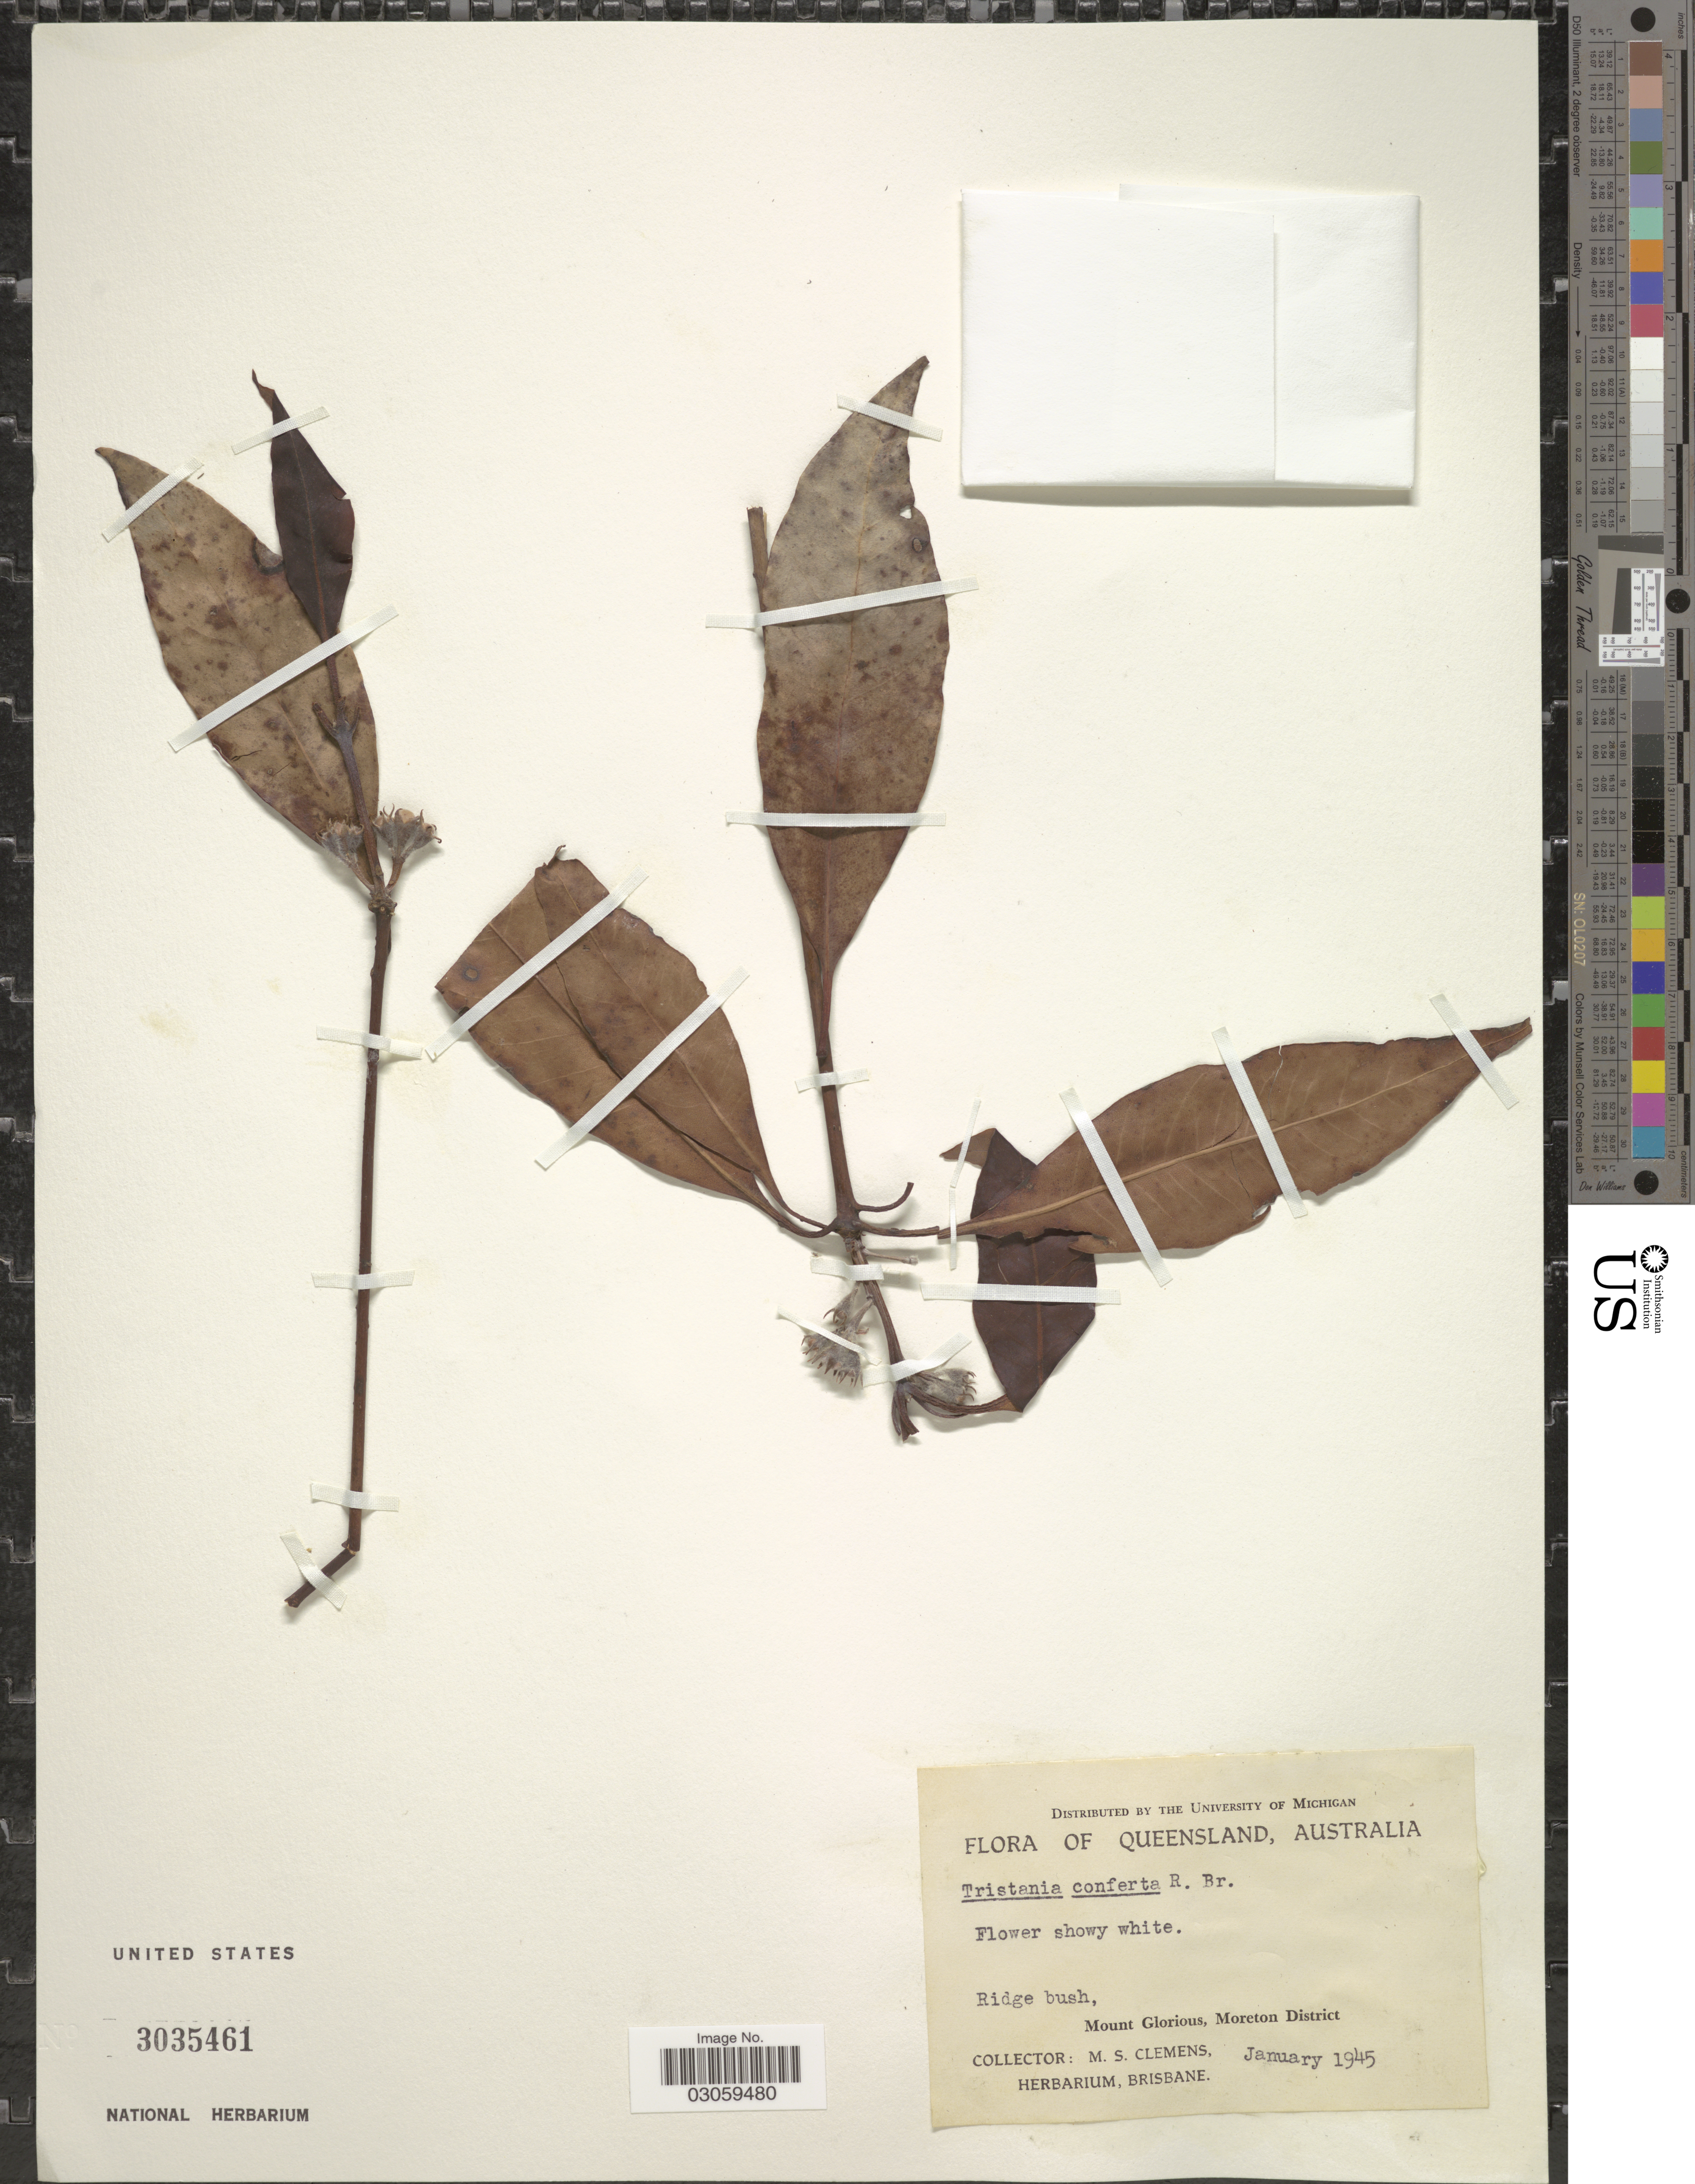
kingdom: Plantae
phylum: Tracheophyta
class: Magnoliopsida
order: Myrtales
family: Myrtaceae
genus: Lophostemon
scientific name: Lophostemon confertus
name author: (R. Br.) P.G. Wilson & J. T. Waterh.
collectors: M. S. Clemens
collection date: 1945-01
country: Australia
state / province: Queensland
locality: Mount Glorious, Moreton District.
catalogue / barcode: US 3035461